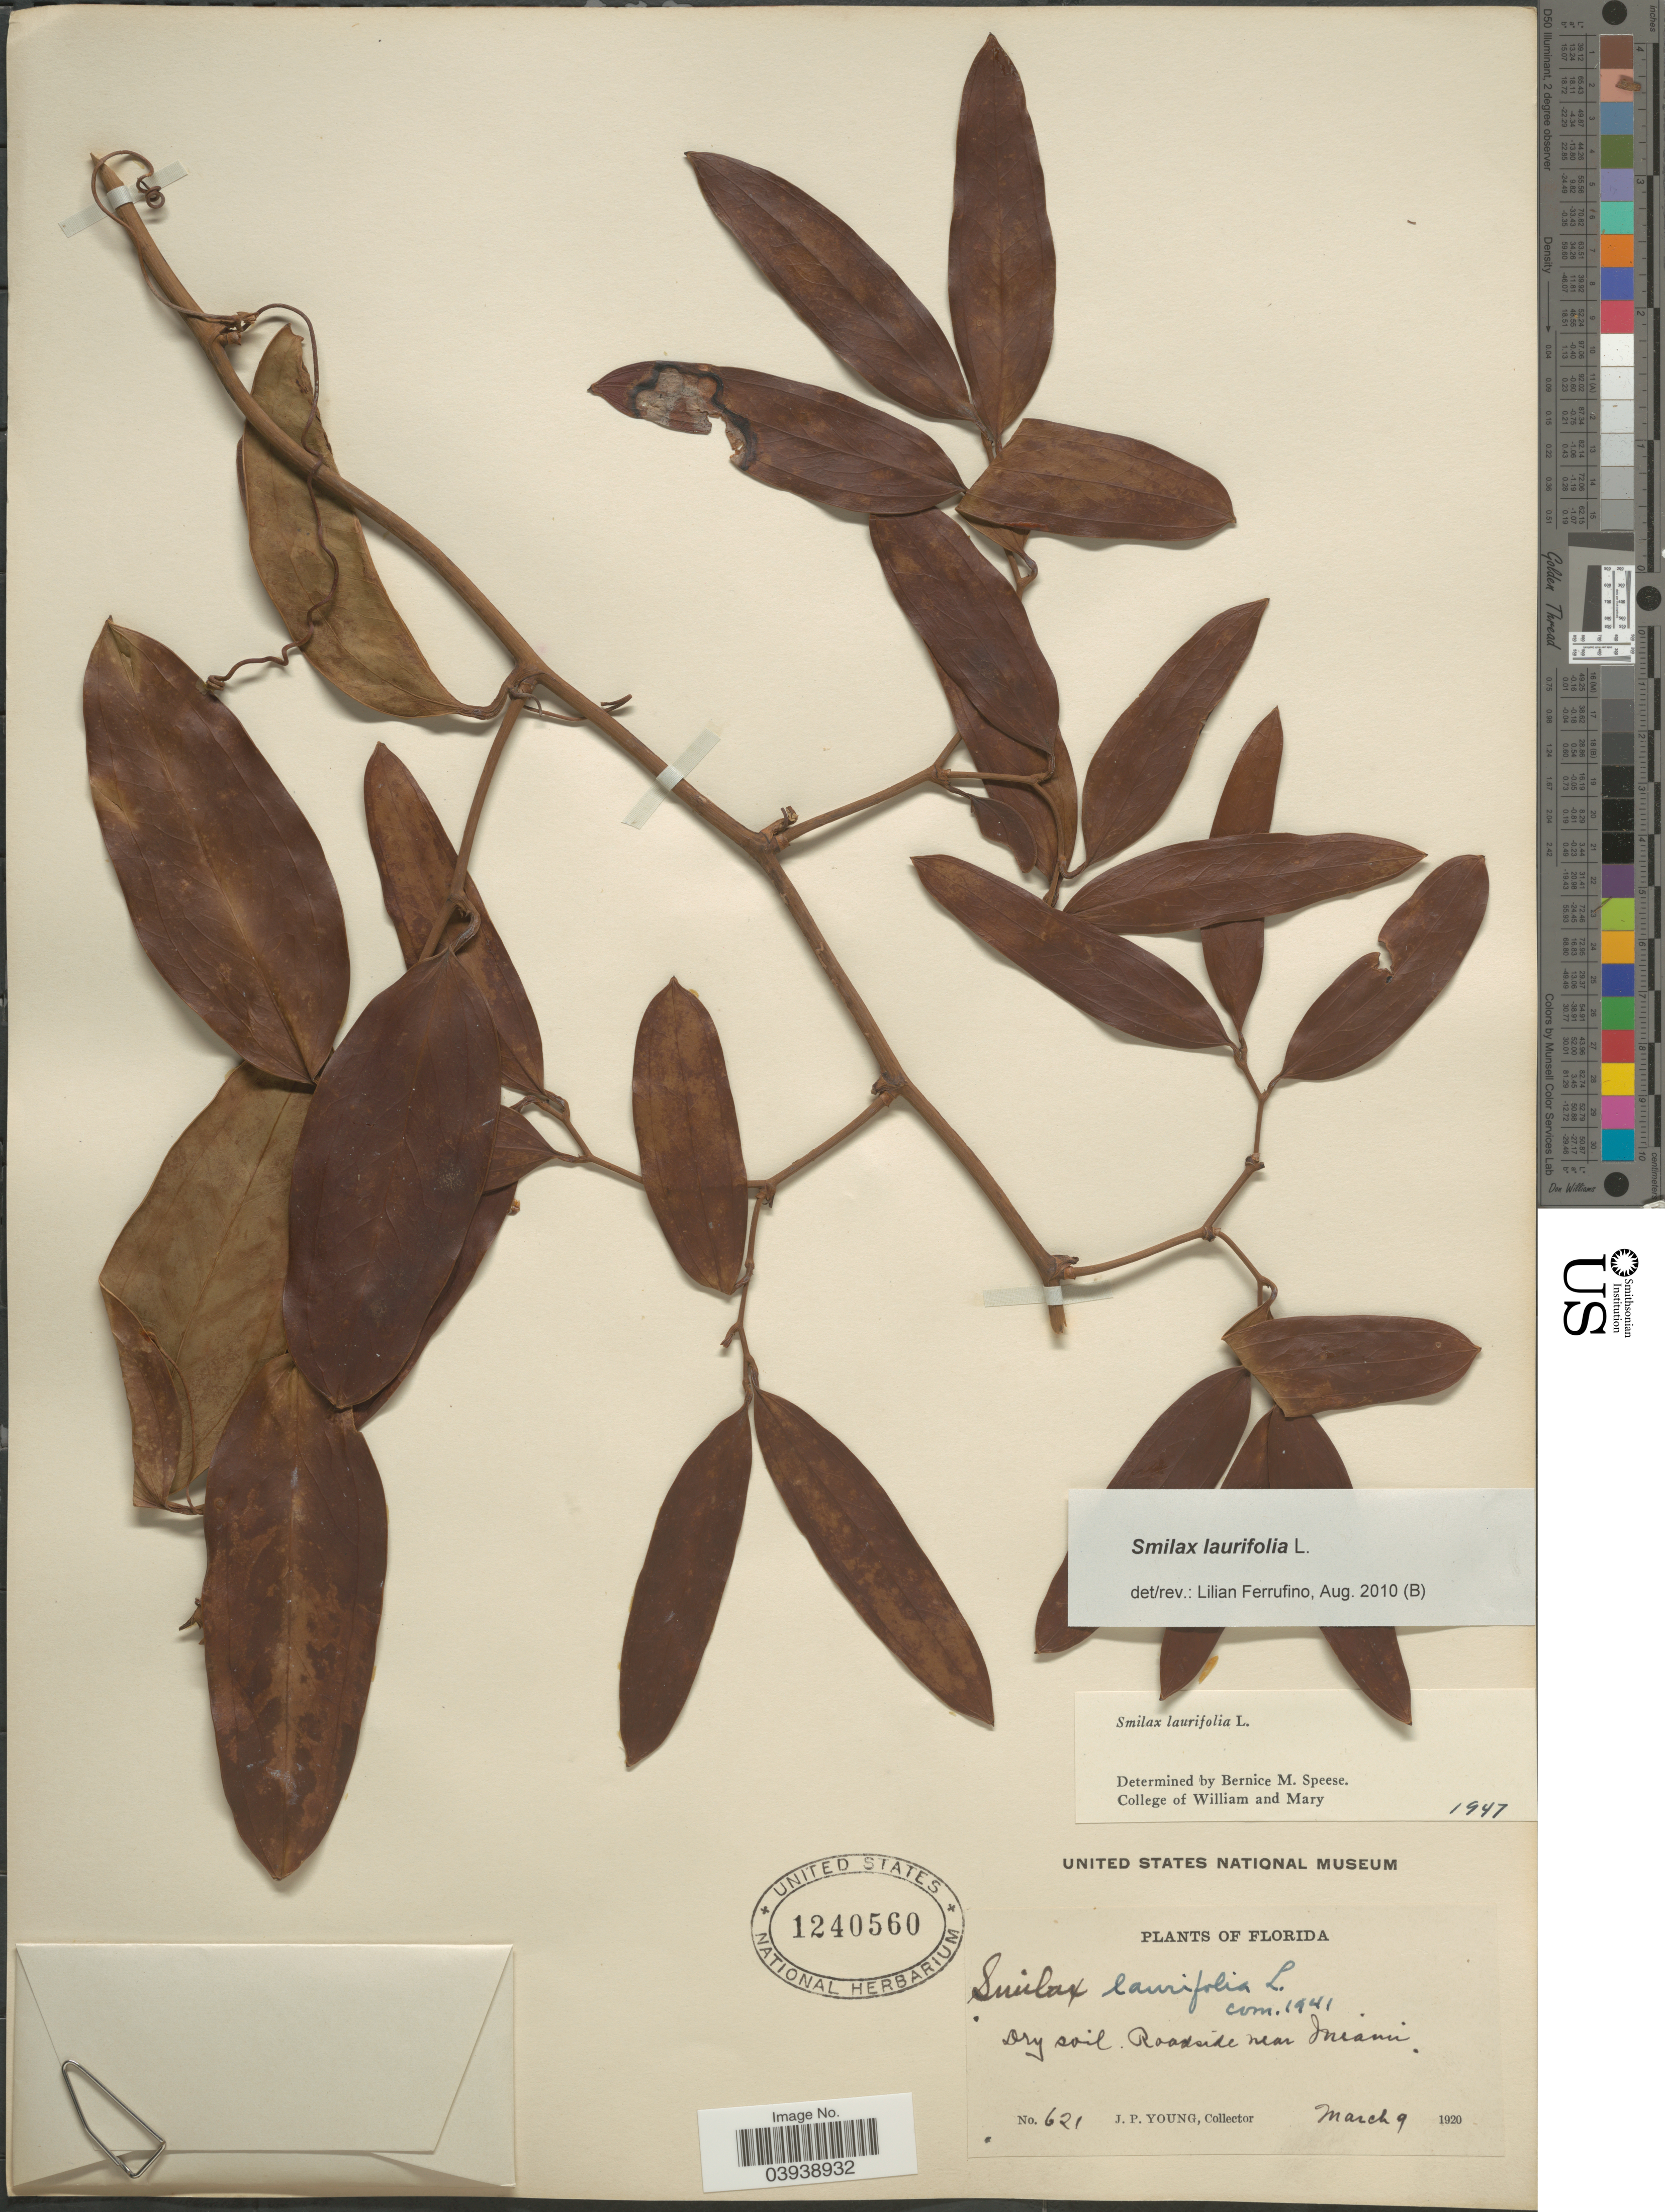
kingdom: Plantae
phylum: Tracheophyta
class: Liliopsida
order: Liliales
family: Smilacaceae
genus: Smilax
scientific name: Smilax laurifolia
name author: L.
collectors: J. P. Young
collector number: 621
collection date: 1920-03-09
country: United States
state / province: Florida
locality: Dry soil, Roadside near Miami.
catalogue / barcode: US 1240560